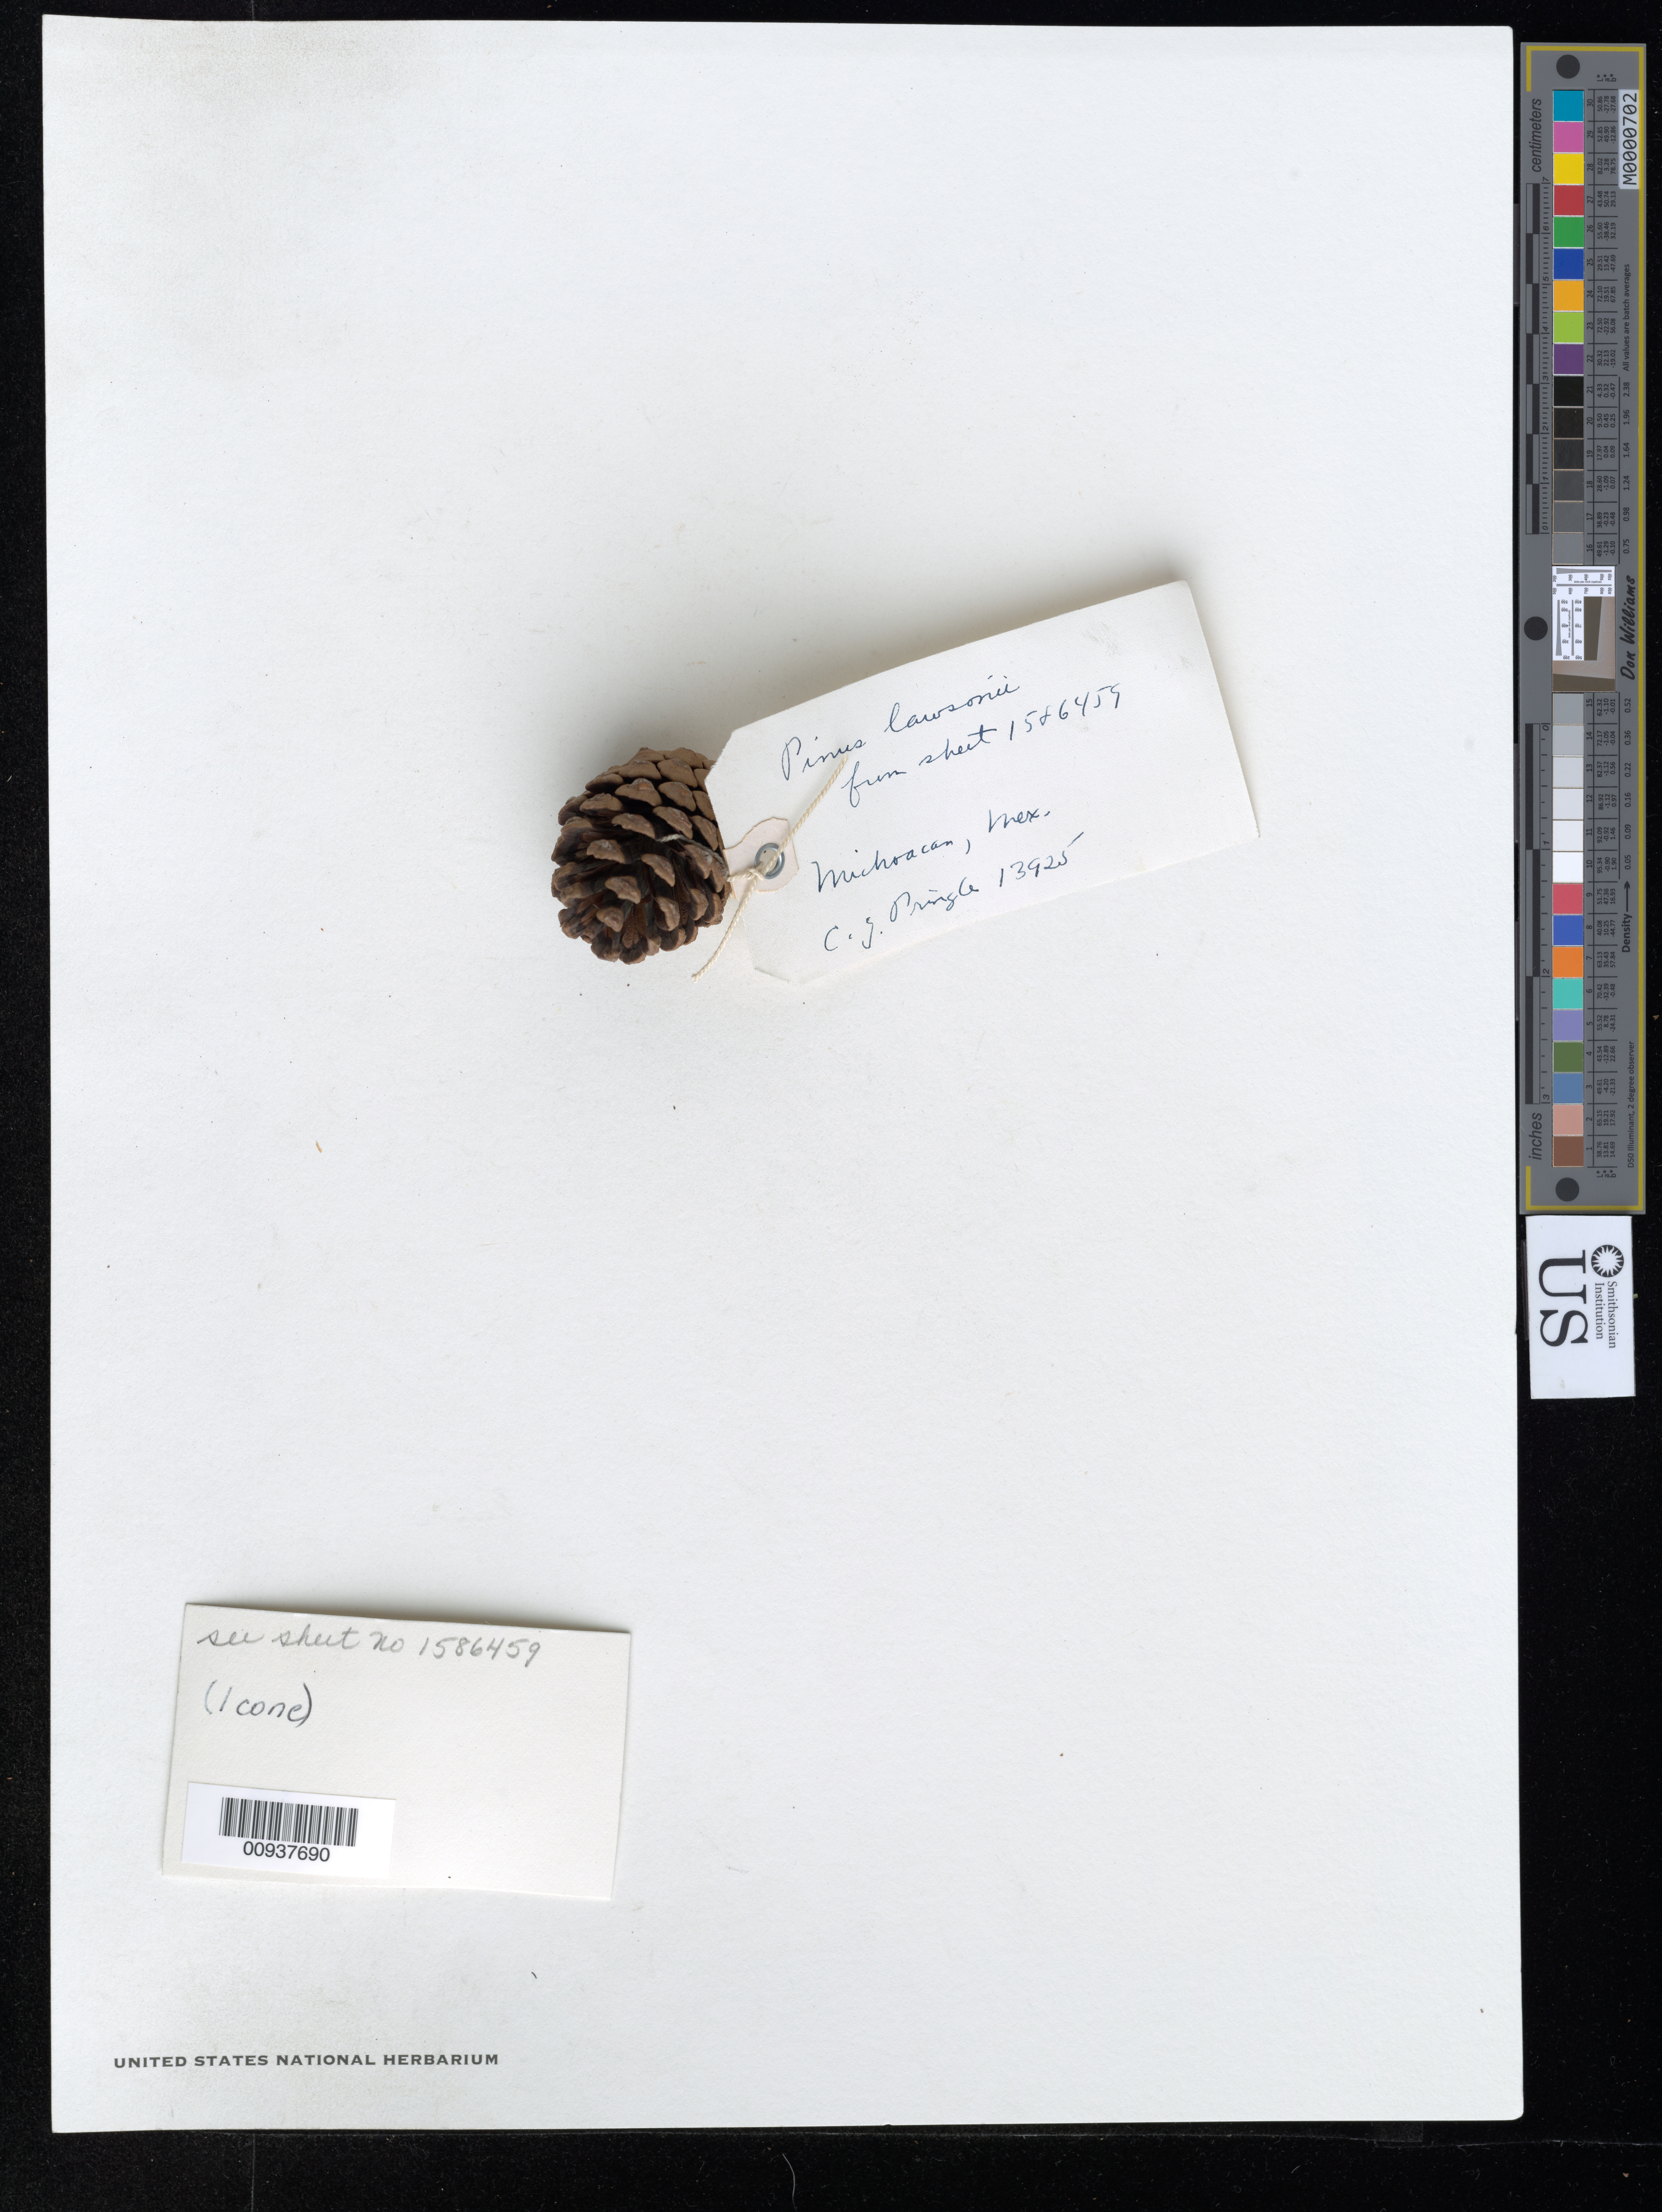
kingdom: Plantae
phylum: Tracheophyta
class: Pinopsida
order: Pinales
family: Pinaceae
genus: Pinus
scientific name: Pinus lawsonii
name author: Roezl ex Gordon & Glend.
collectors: C. G. Pringle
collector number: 13925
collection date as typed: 05 Feb 1907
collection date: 1907-02-05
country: Mexico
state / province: Michoacán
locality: Huingo.